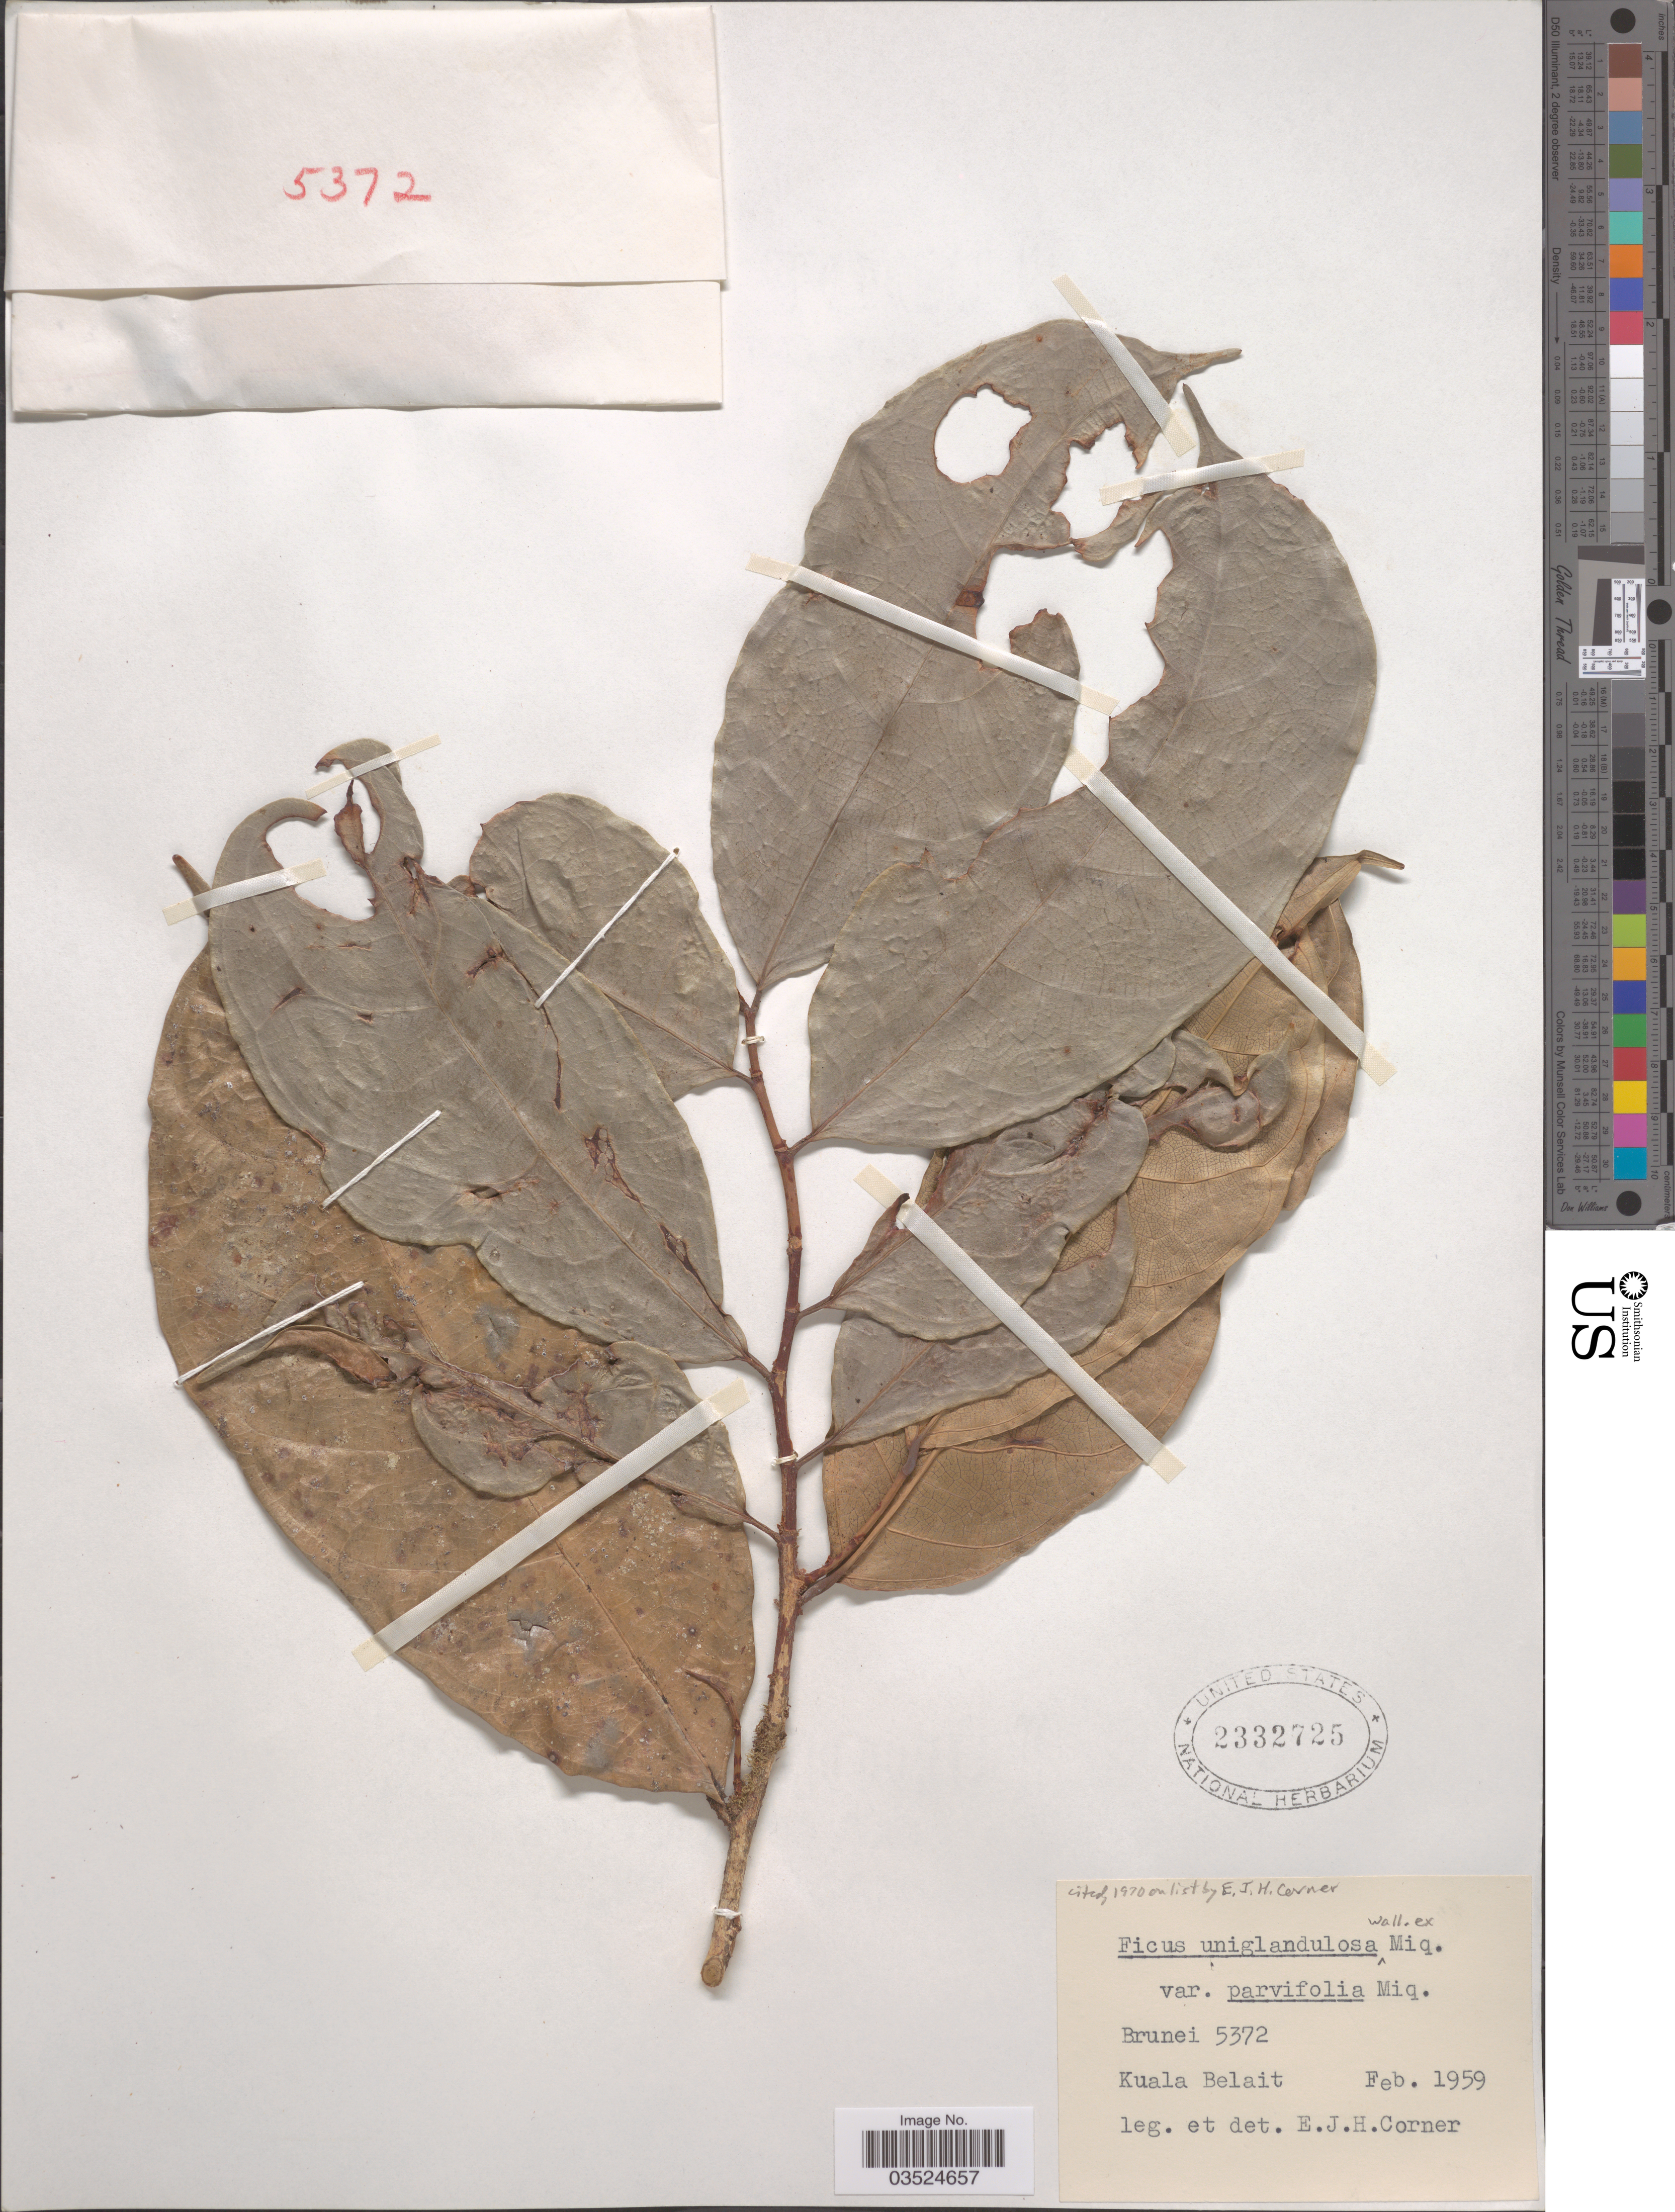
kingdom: Plantae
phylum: Tracheophyta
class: Magnoliopsida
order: Rosales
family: Moraceae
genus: Ficus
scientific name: Ficus uniglandulosa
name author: Wall.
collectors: E. Corner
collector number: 5372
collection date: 1959-02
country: Brunei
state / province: Brunei and Muara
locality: Brunei. Kuala Belait.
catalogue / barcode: US 2332725